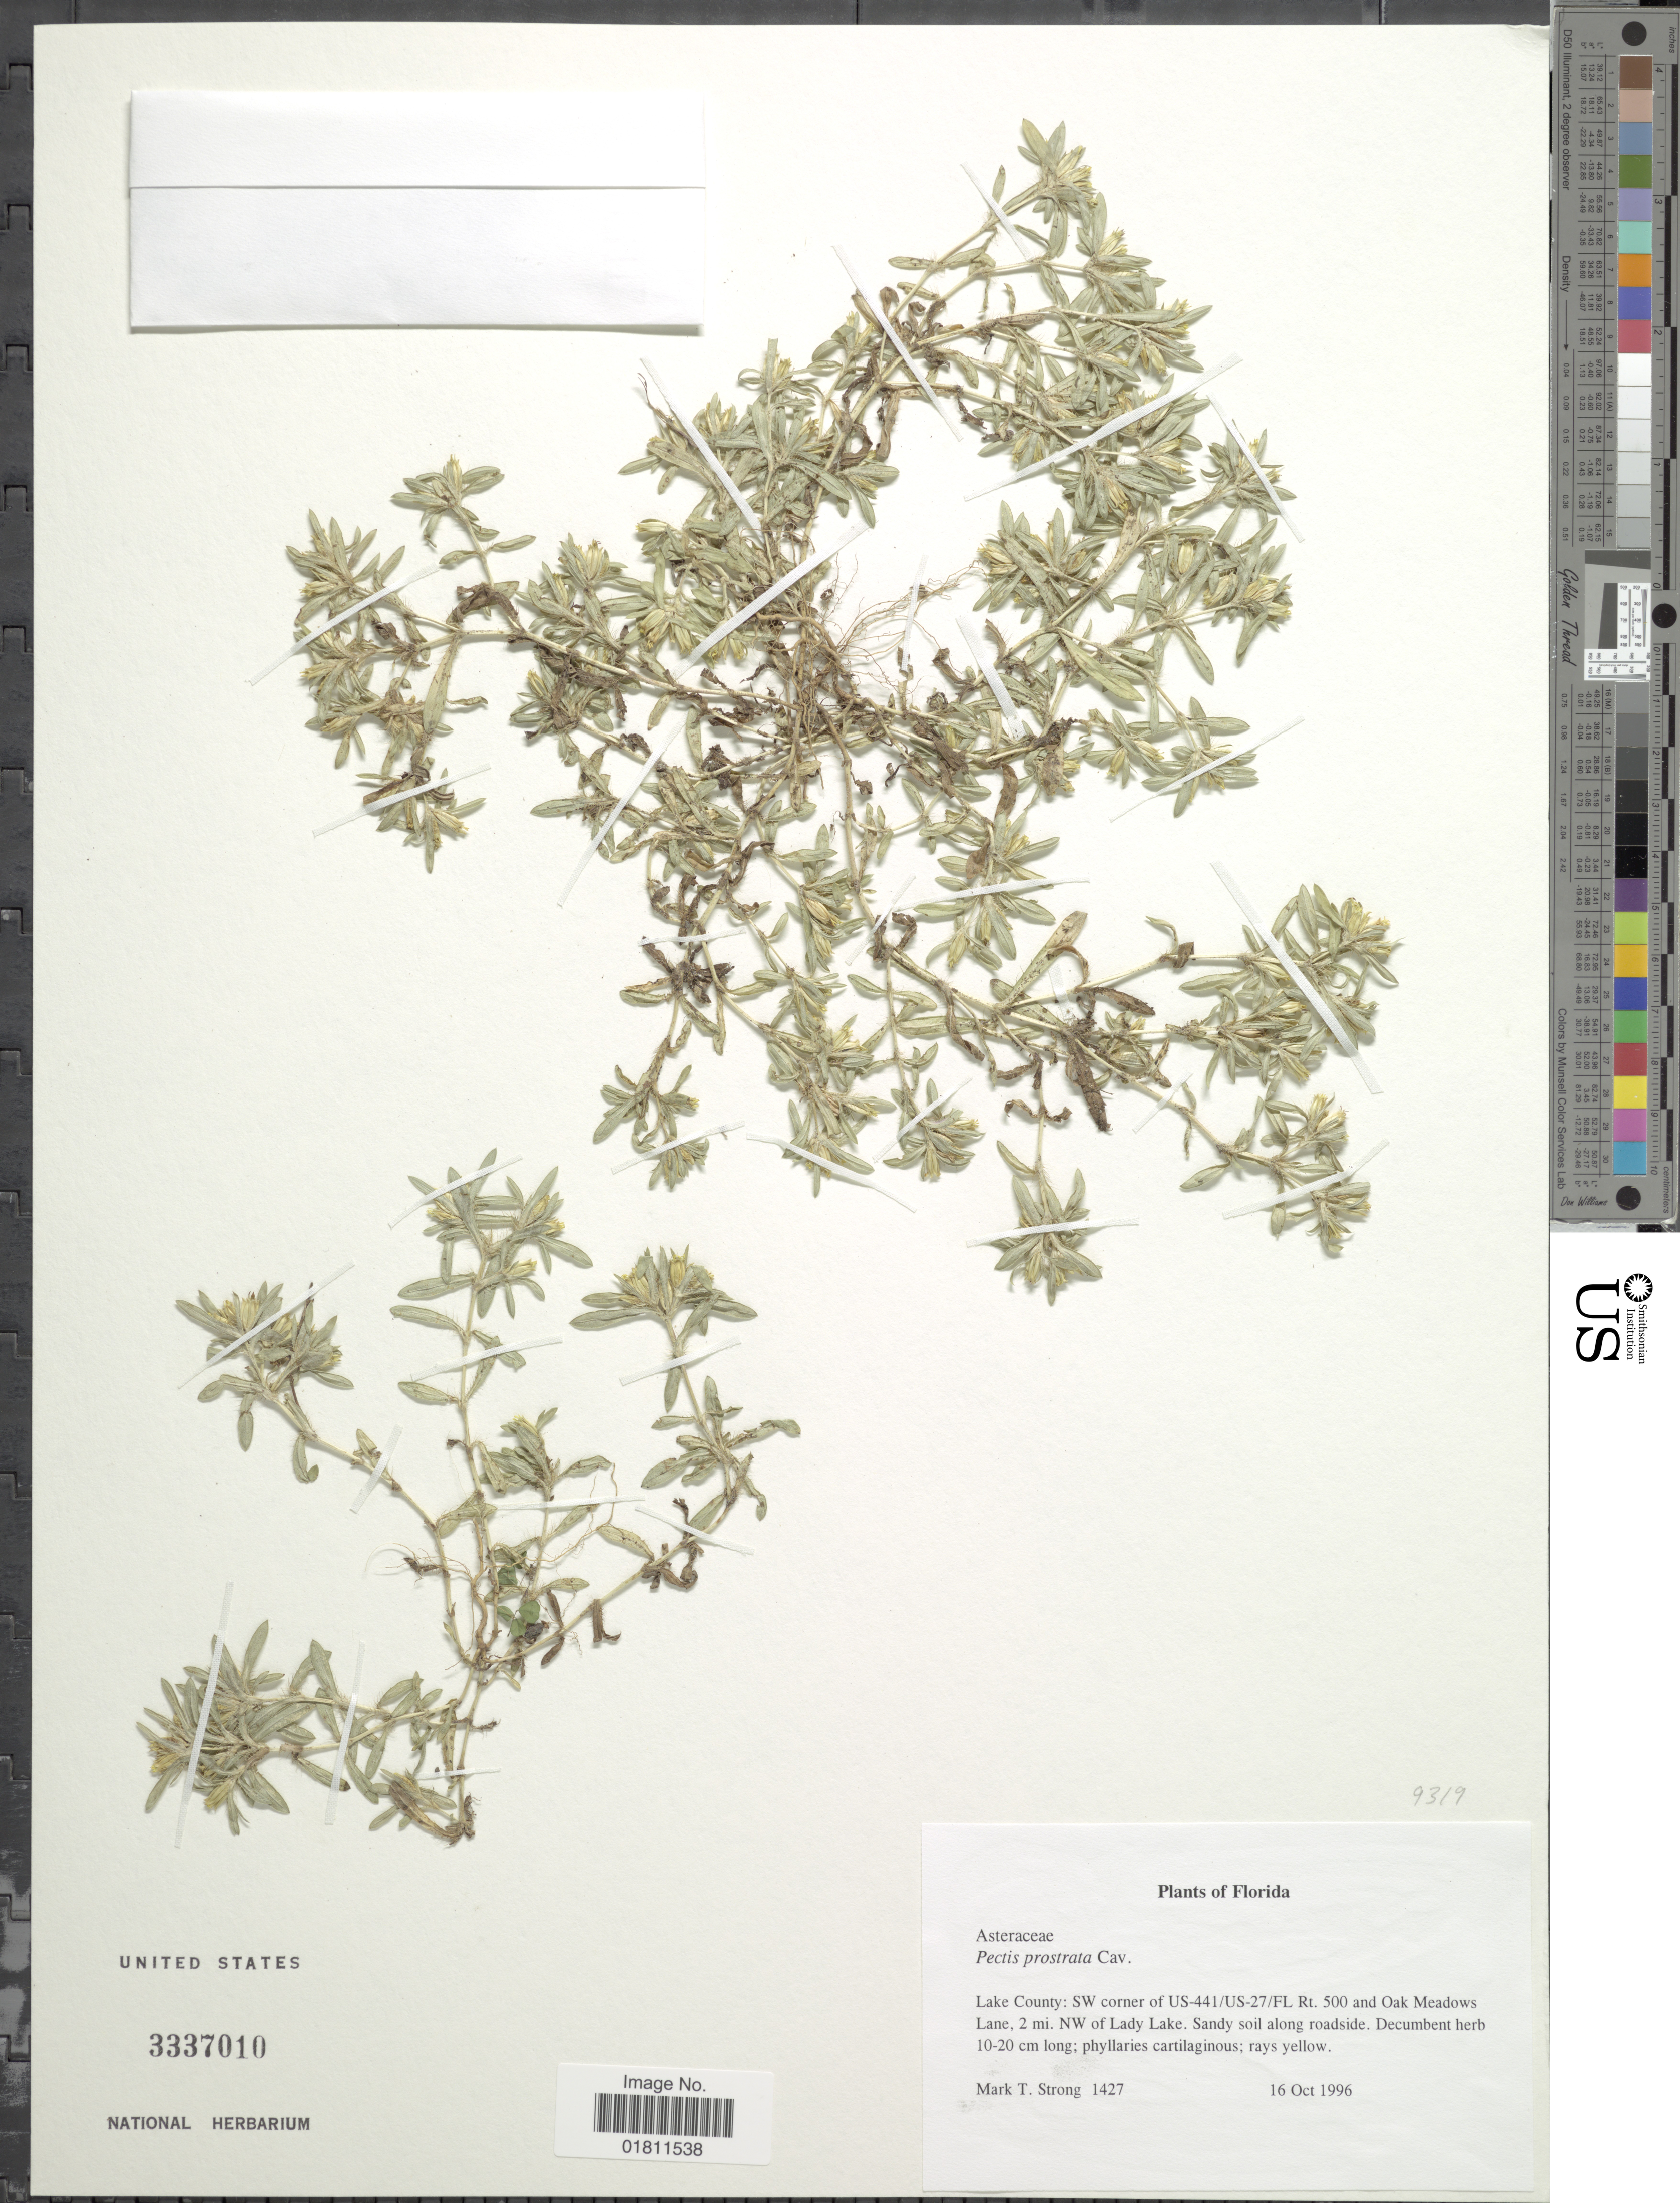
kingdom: Plantae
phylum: Tracheophyta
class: Magnoliopsida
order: Asterales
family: Asteraceae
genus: Pectis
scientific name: Pectis prostrata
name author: Cav.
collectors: M. T. Strong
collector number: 1427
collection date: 1996-10-16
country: United States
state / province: Florida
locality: Florida. Lake County: SW corner of US-441/US-27 FL Rt. 500 and Oak Meadows Lane, 2 mi. NW of Lady Lake.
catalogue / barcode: US 3337010